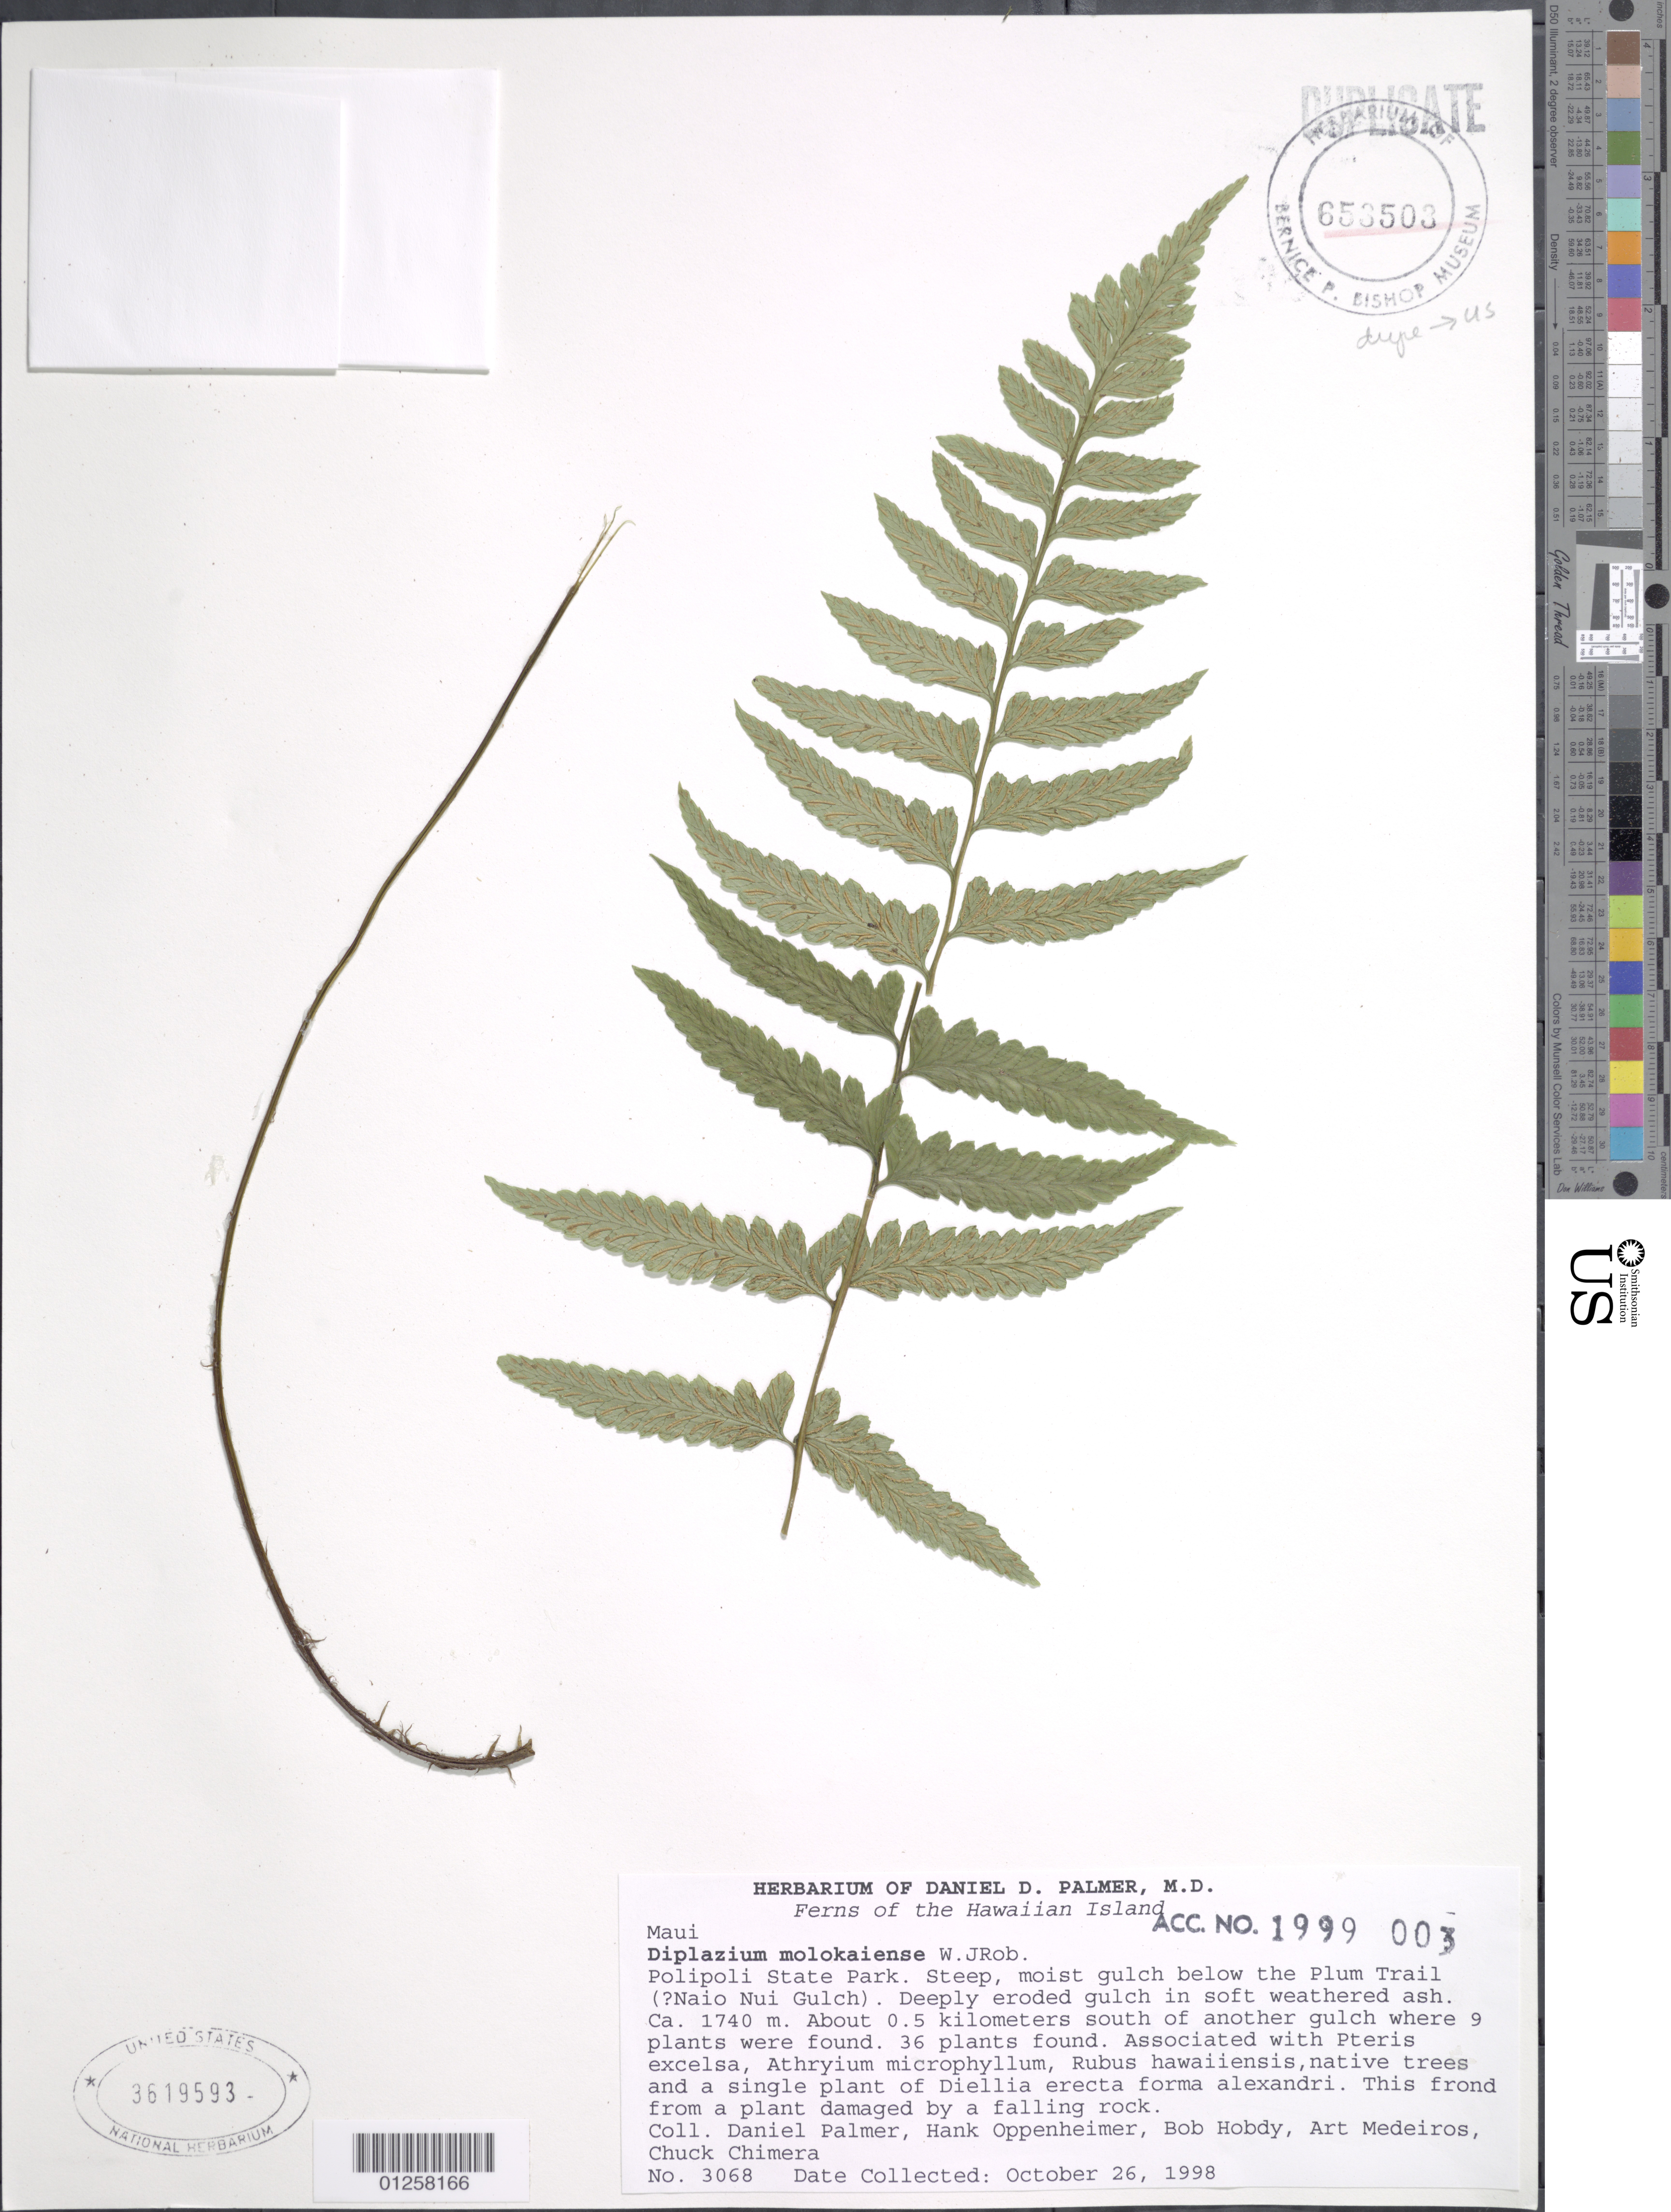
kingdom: Plantae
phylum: Tracheophyta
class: Polypodiopsida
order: Polypodiales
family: Athyriaceae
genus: Diplazium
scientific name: Diplazium molokaiense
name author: W. J. Rob.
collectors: D. Palmer et al.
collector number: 3068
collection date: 1998-10-26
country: United States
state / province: Hawaii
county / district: Maui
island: Maui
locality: Polipoli State Park.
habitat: Steep moist gulch.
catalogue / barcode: US 3619593